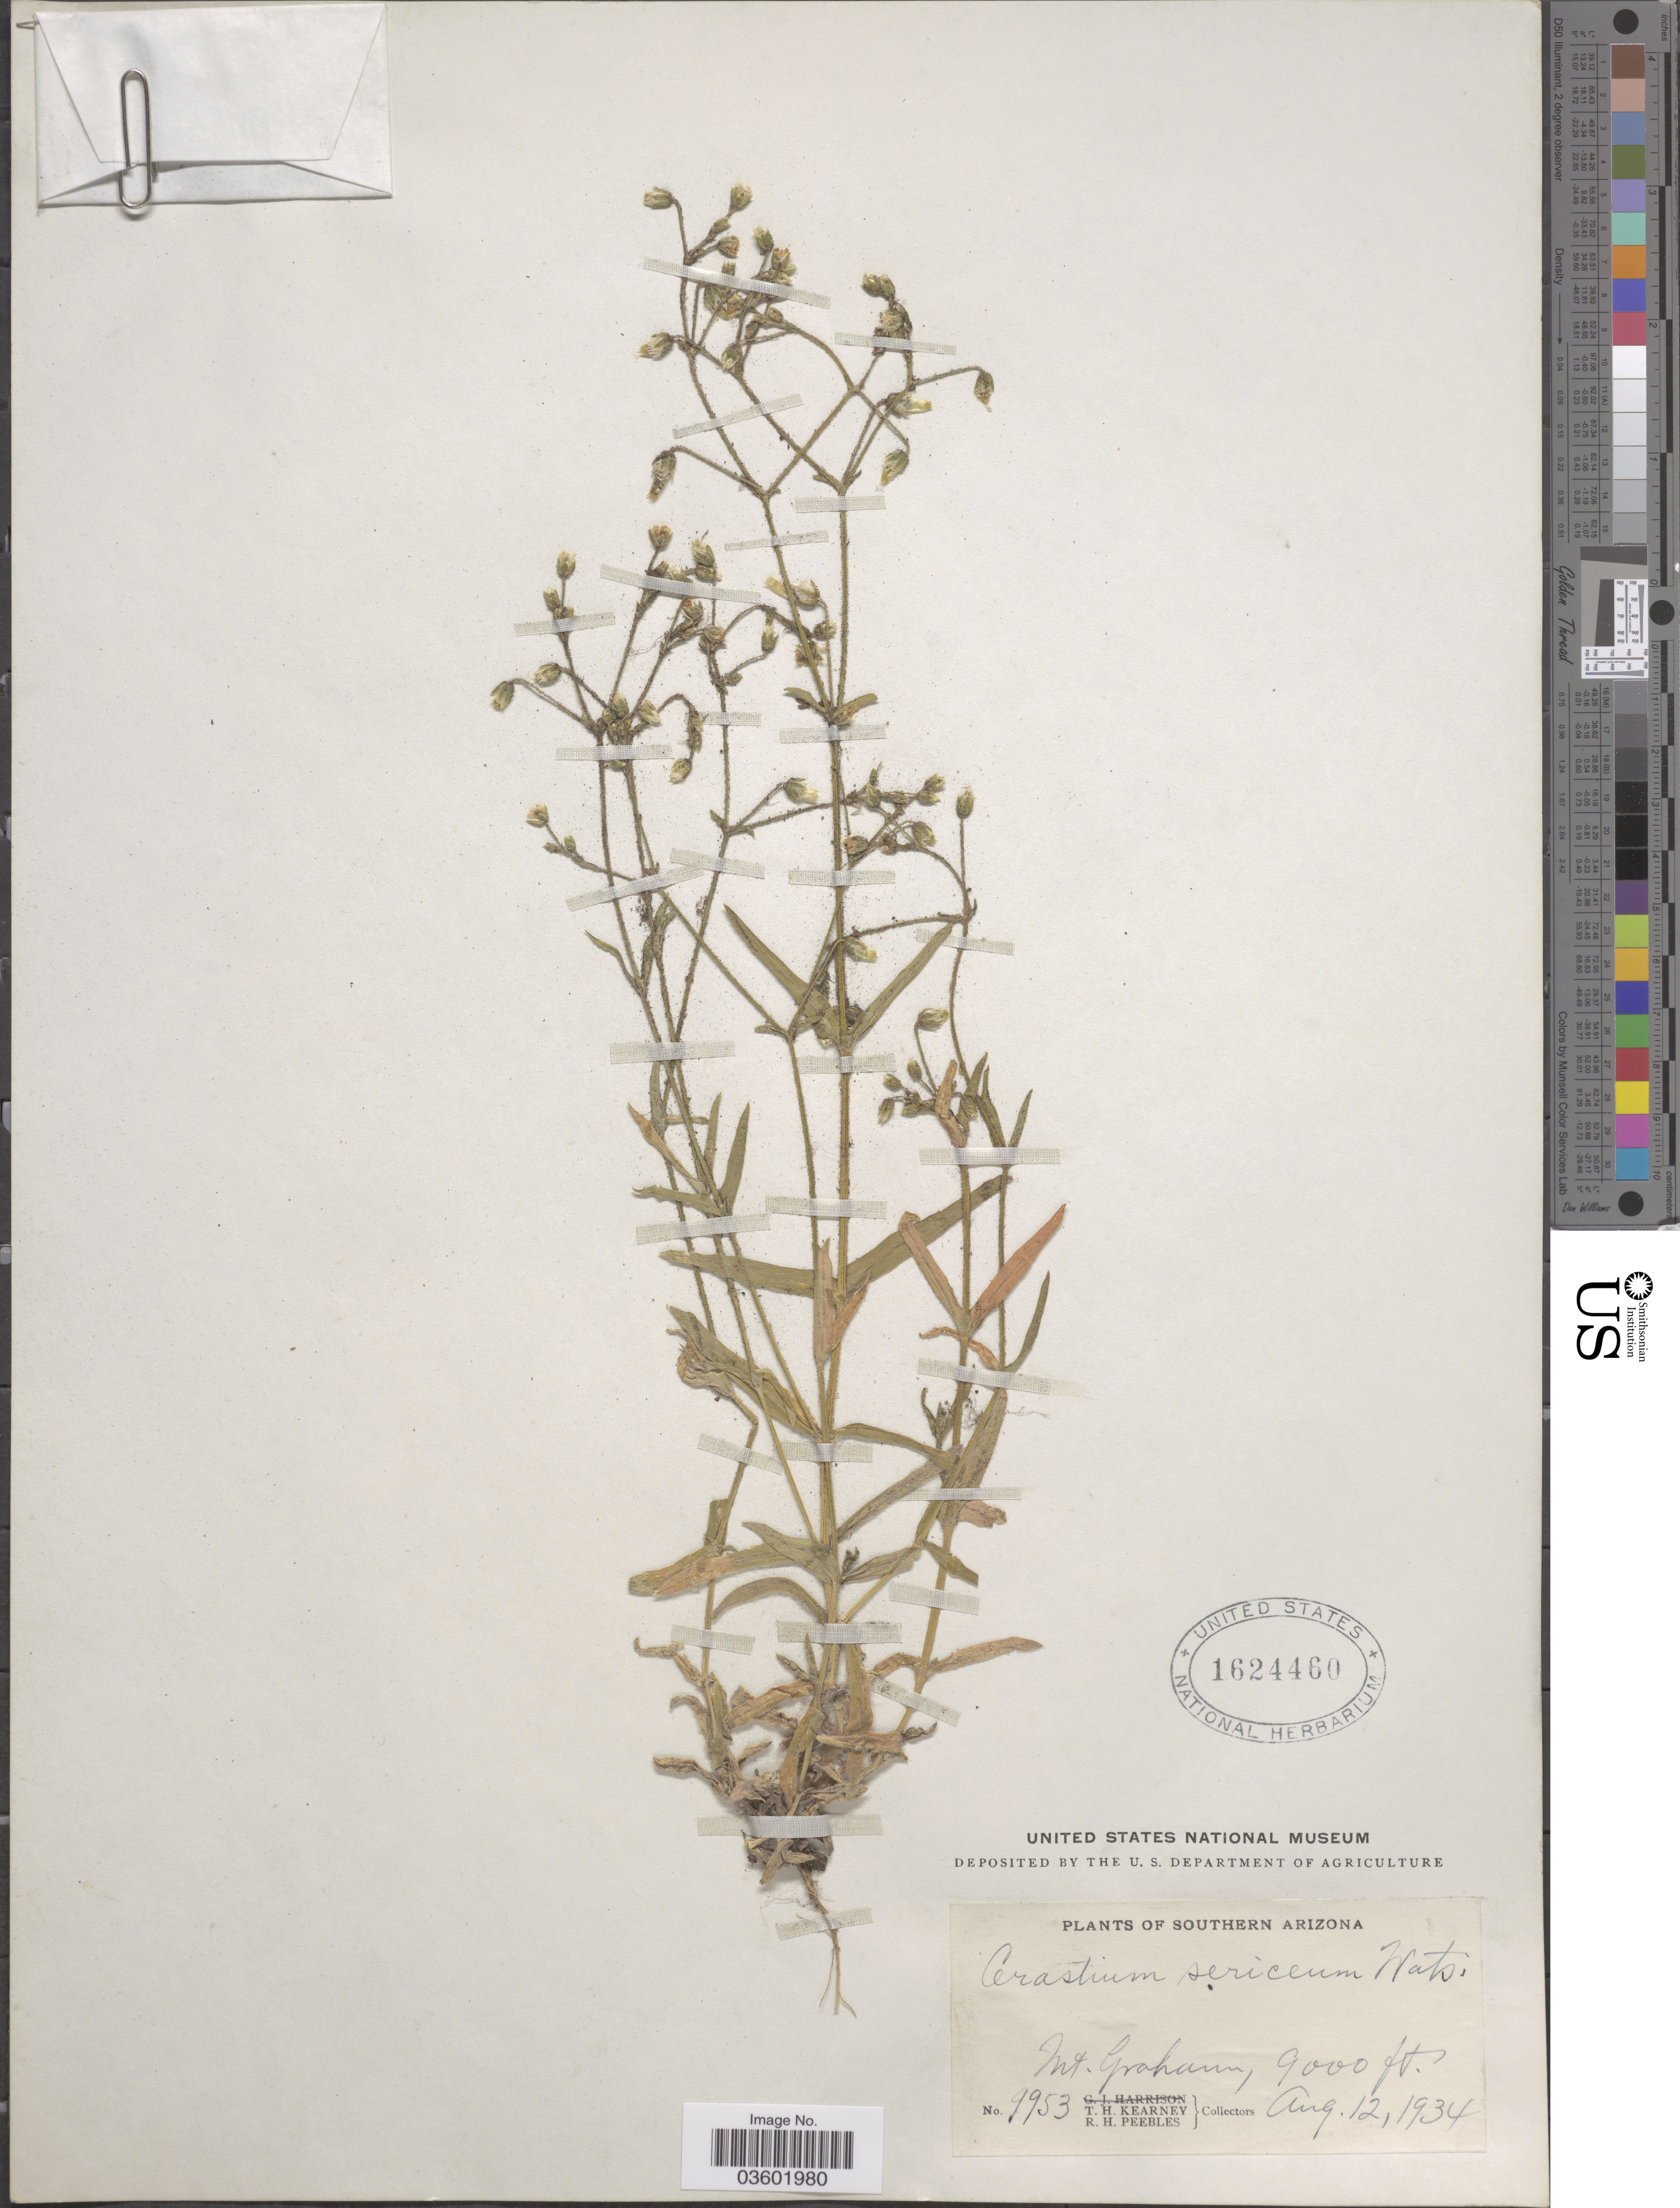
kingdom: Plantae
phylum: Tracheophyta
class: Magnoliopsida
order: Caryophyllales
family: Caryophyllaceae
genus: Cerastium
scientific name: Cerastium sericeum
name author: Pourr.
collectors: T. H. Kearney & R. H. Peebles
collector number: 9953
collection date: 1934-08-12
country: United States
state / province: Arizona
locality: Southern Arizona. Mt. Graham.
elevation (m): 2743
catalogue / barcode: US 1624460